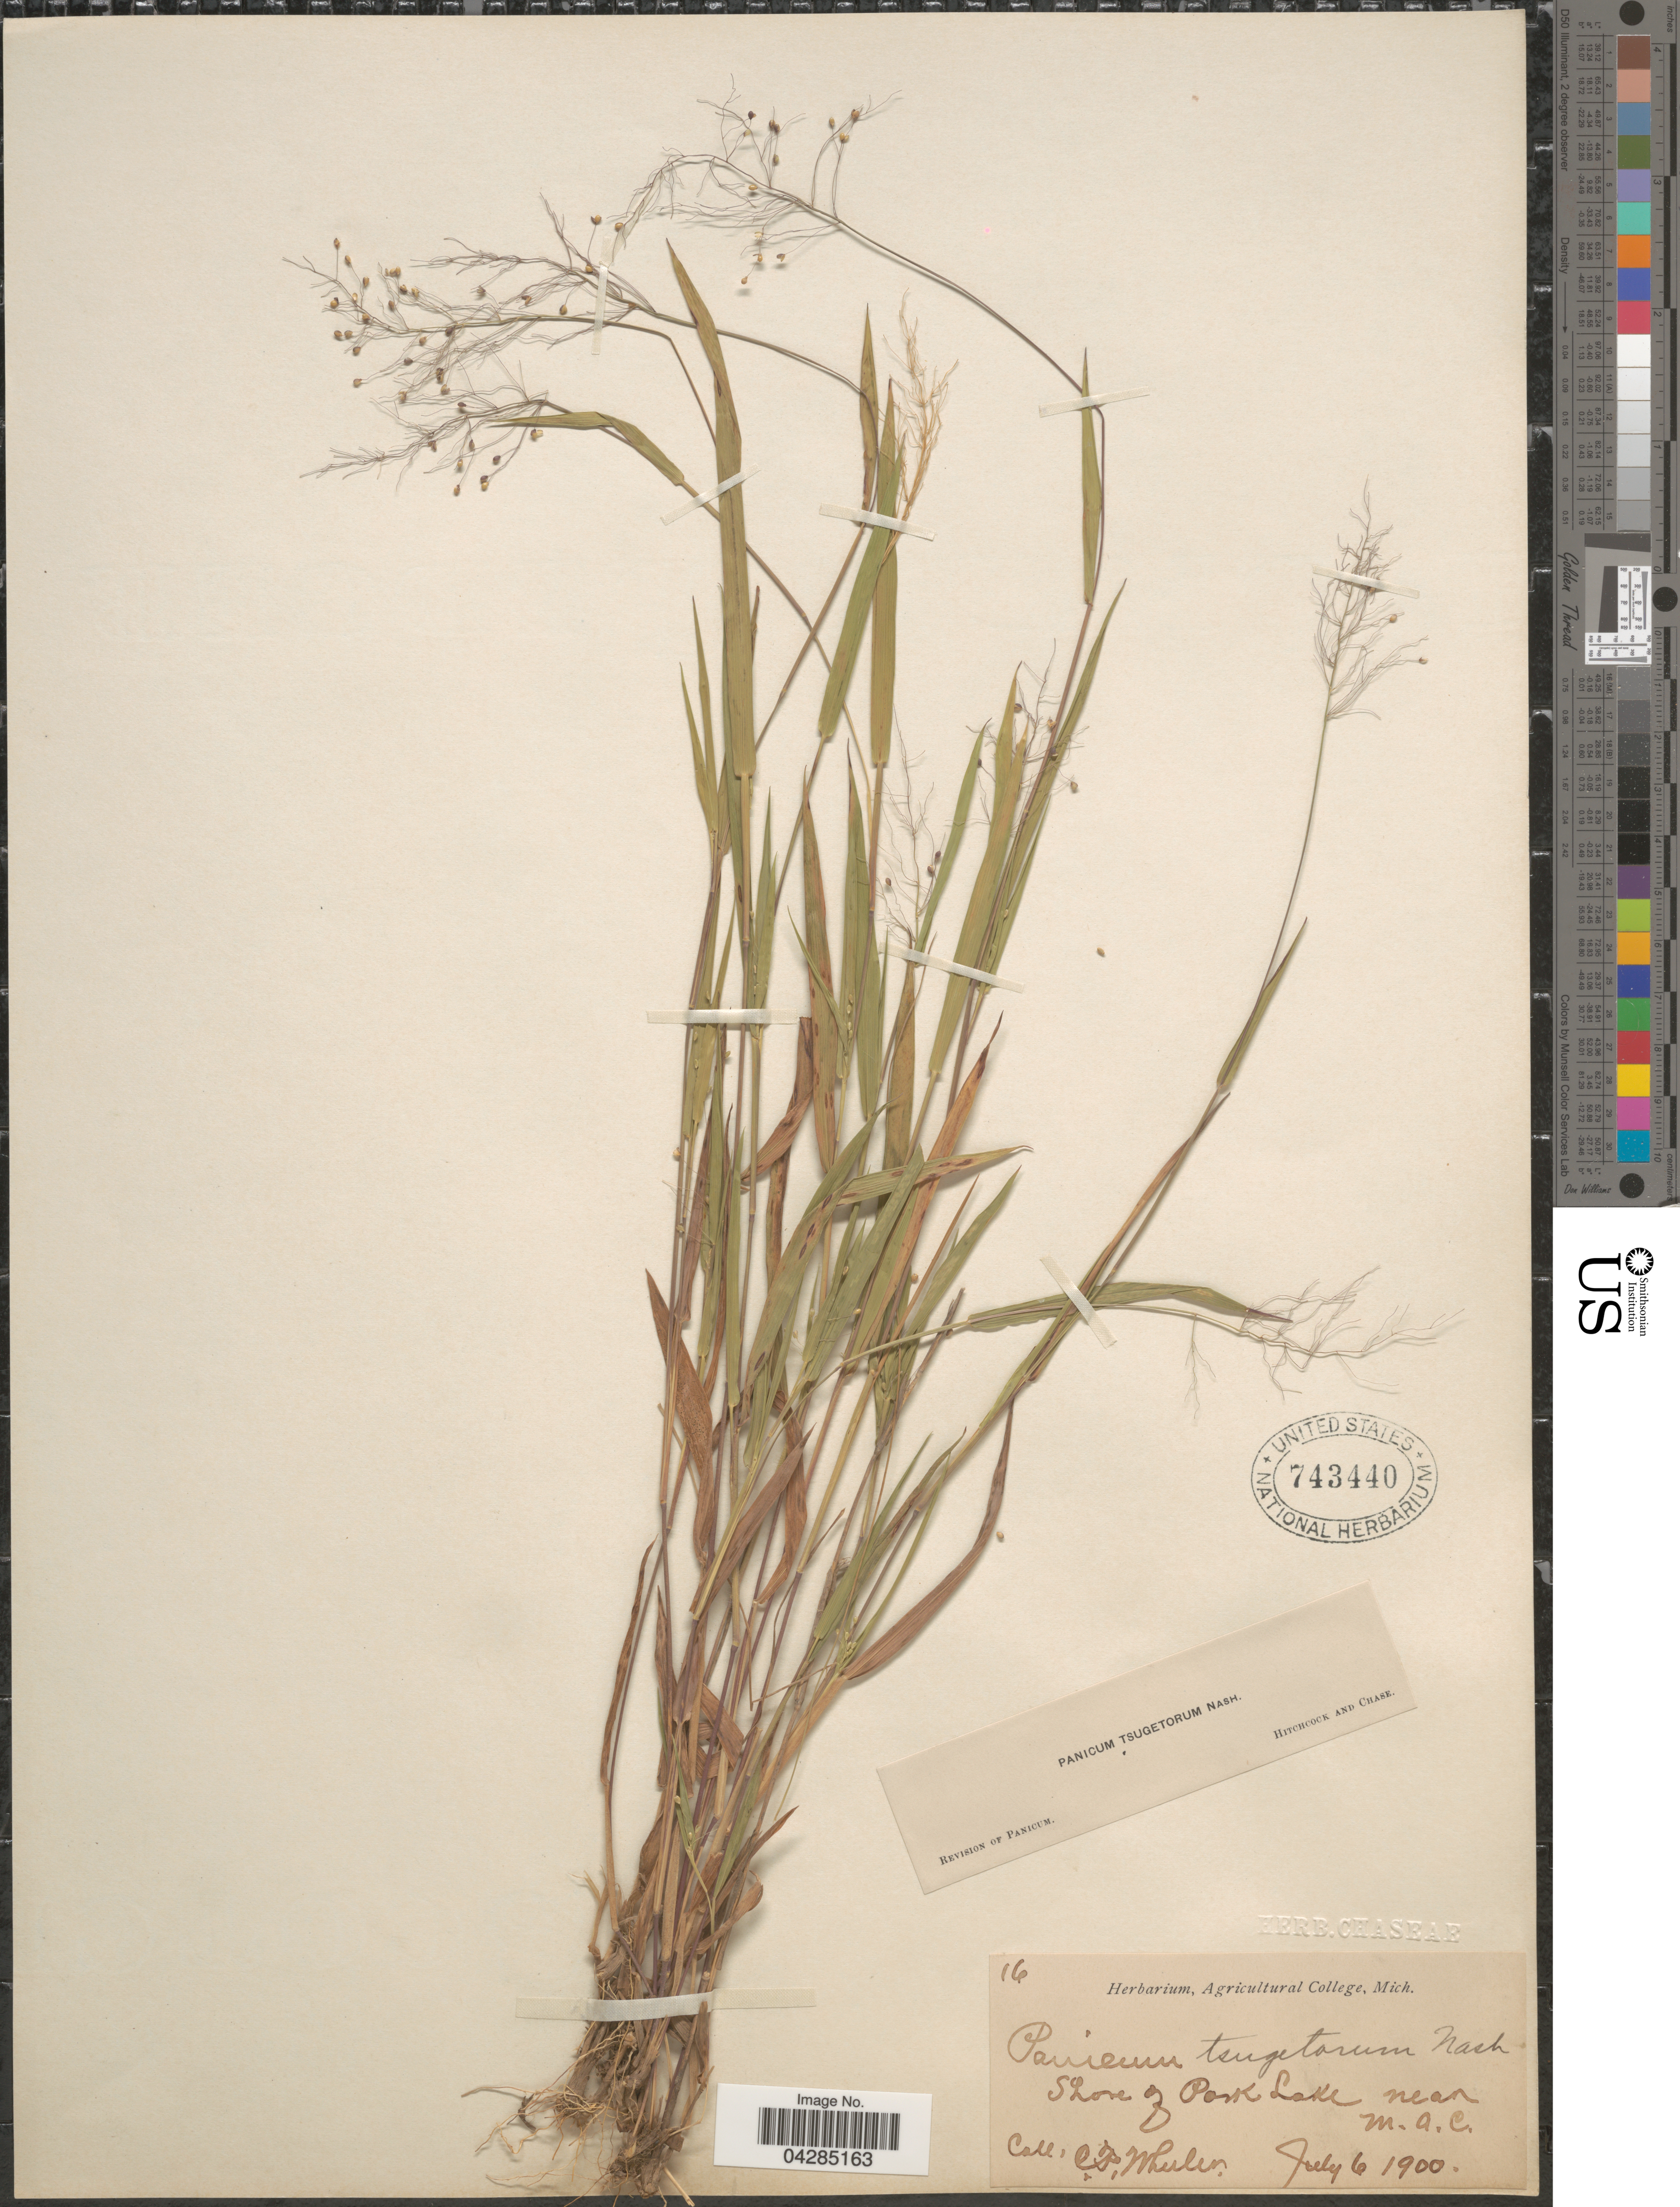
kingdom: Plantae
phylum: Tracheophyta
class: Liliopsida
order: Poales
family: Poaceae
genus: Dichanthelium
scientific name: Dichanthelium portoricense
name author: (Desv. ex Ham.) B.F. Hansen & Wunderlin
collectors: C. Wheeler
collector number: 16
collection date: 1900-07-06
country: United States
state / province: Michigan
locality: Shore of Park Lake near M. A. C.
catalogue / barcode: US 743440